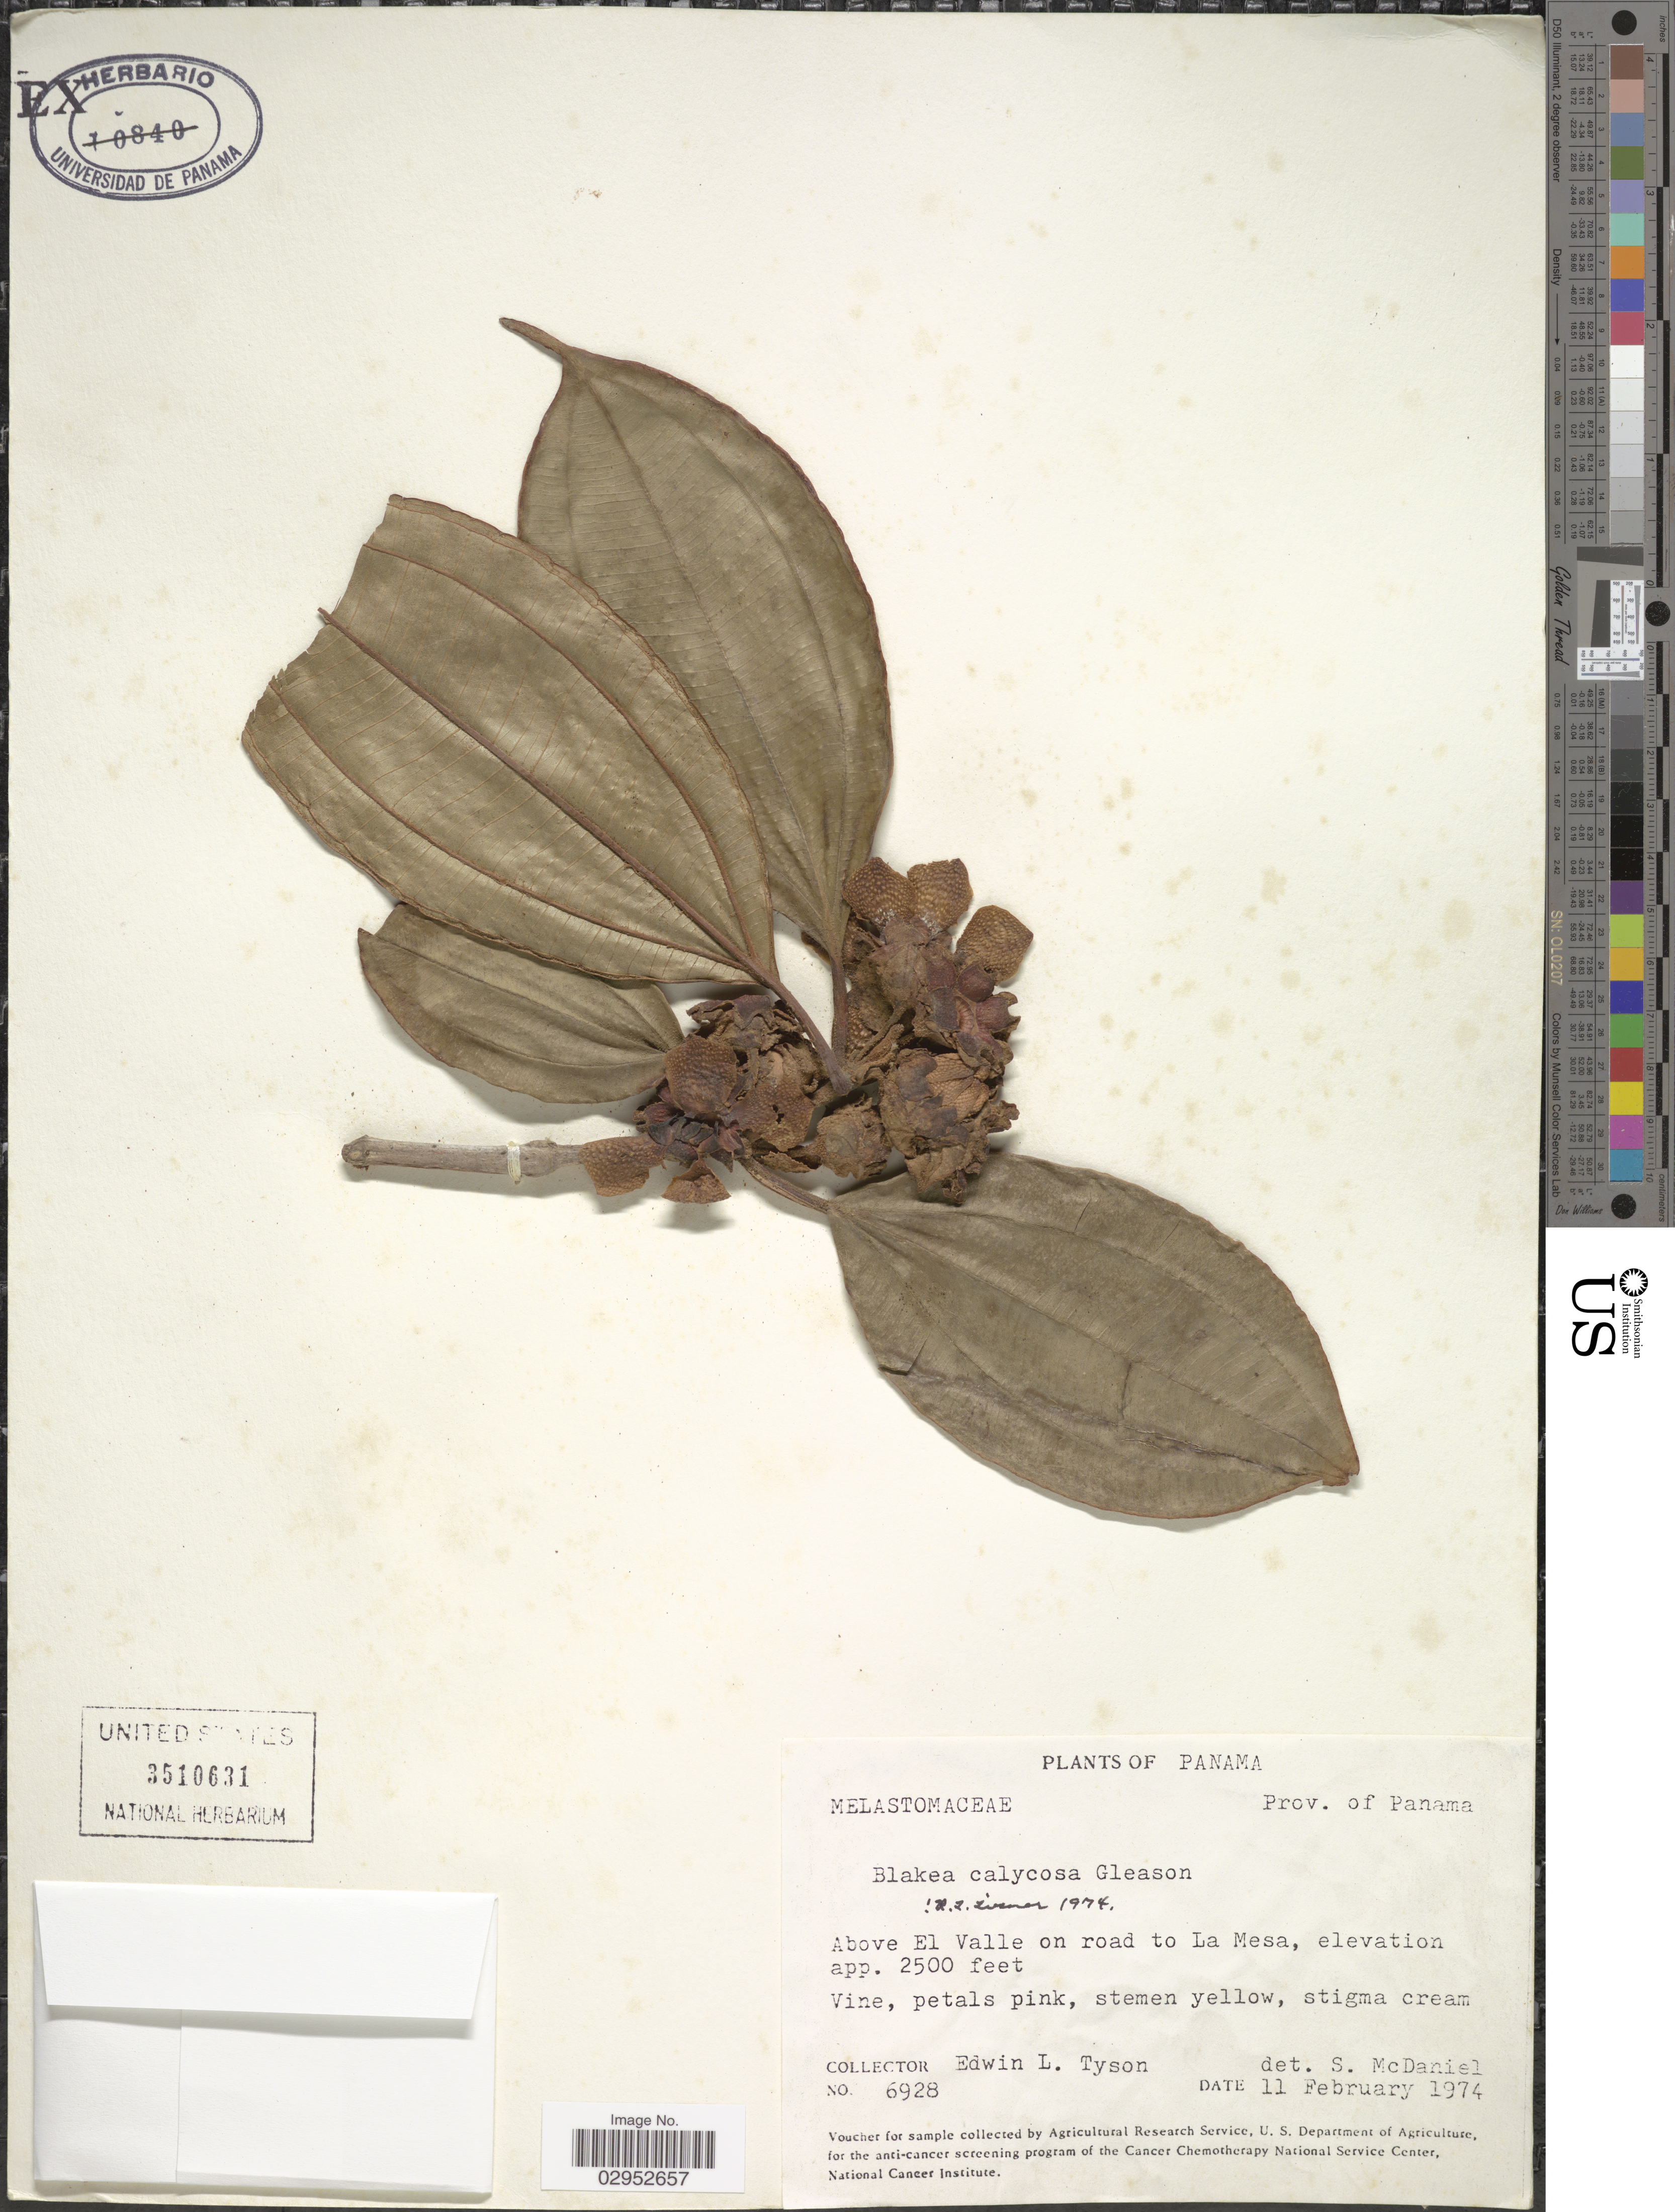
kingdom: Plantae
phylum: Tracheophyta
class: Magnoliopsida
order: Myrtales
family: Melastomataceae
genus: Blakea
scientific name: Blakea calycosa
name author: Gleason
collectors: E. L. Tyson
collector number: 6928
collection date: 1974-02-11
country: Panama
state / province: Panamá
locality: Prov. of Panama. Above El Valle on road to La Mesa.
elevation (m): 762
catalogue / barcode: US 3510631